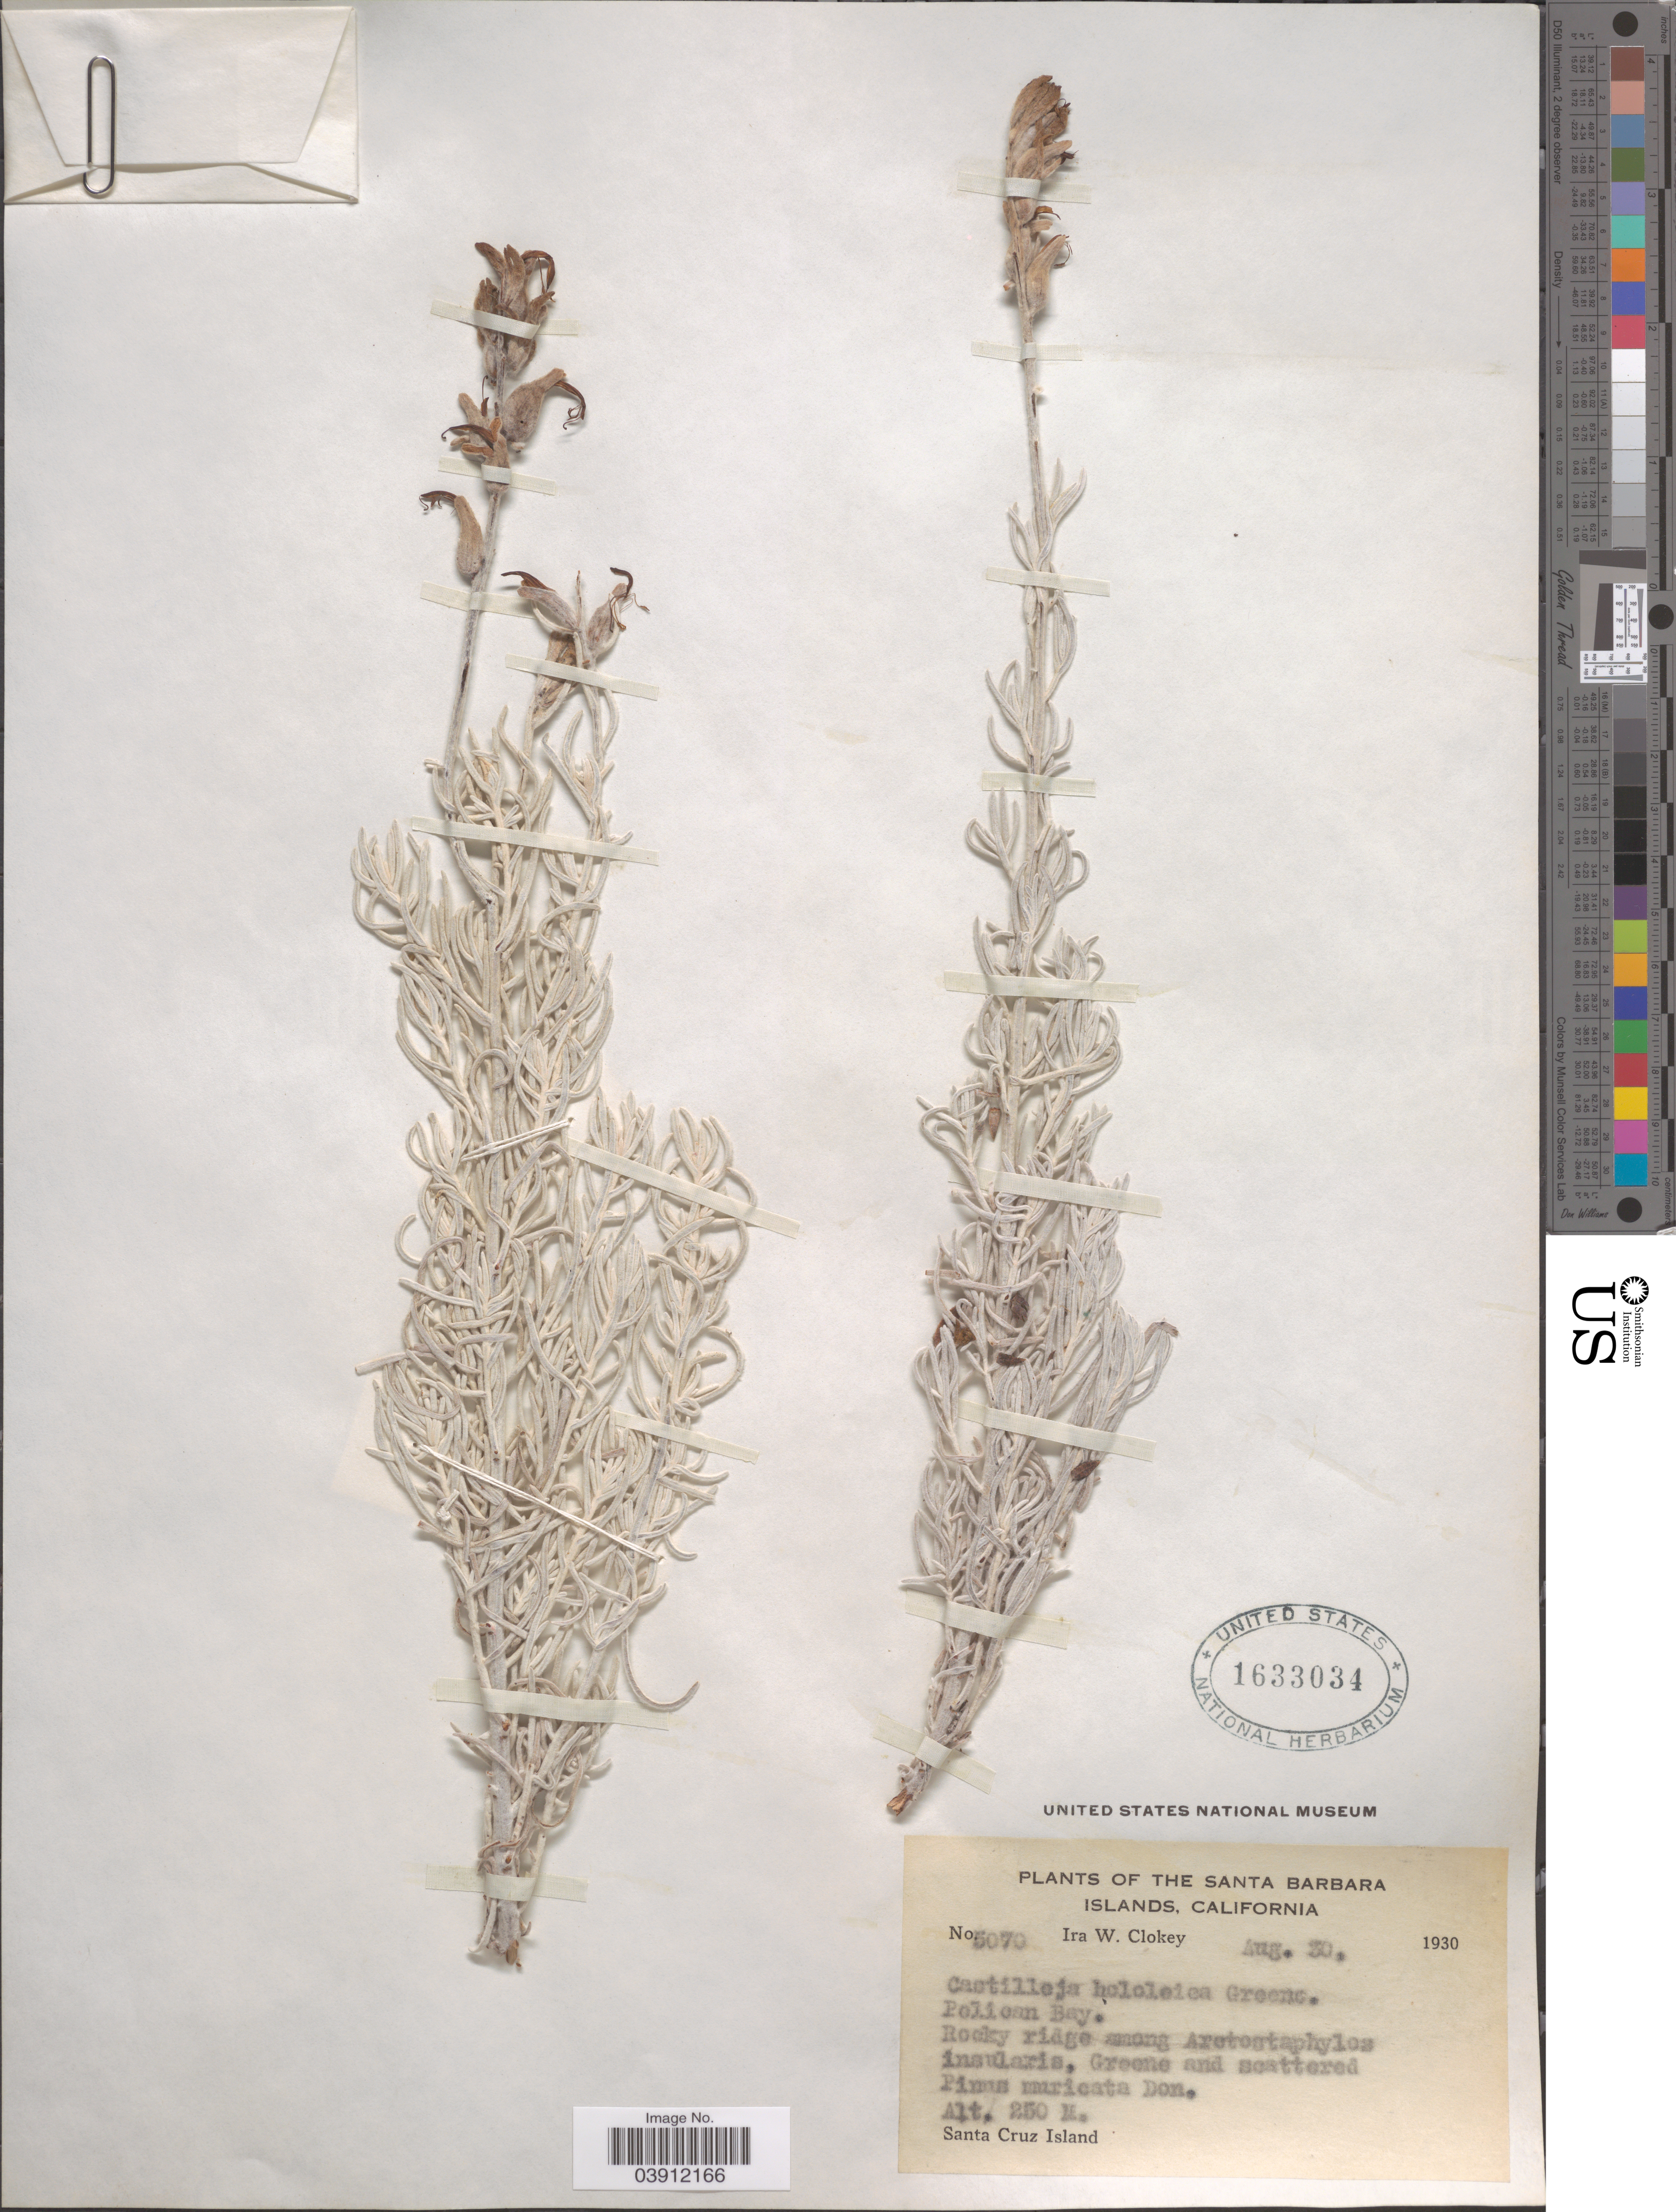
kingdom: Plantae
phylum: Tracheophyta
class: Magnoliopsida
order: Lamiales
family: Orobanchaceae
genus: Castilleja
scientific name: Castilleja hololeuca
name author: Greene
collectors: I. W. Clokey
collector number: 5070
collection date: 1930-08-30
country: United States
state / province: California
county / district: Santa Barbara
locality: The Santa Barbara Islands. Pelican Bay.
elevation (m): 250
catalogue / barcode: US 1633034